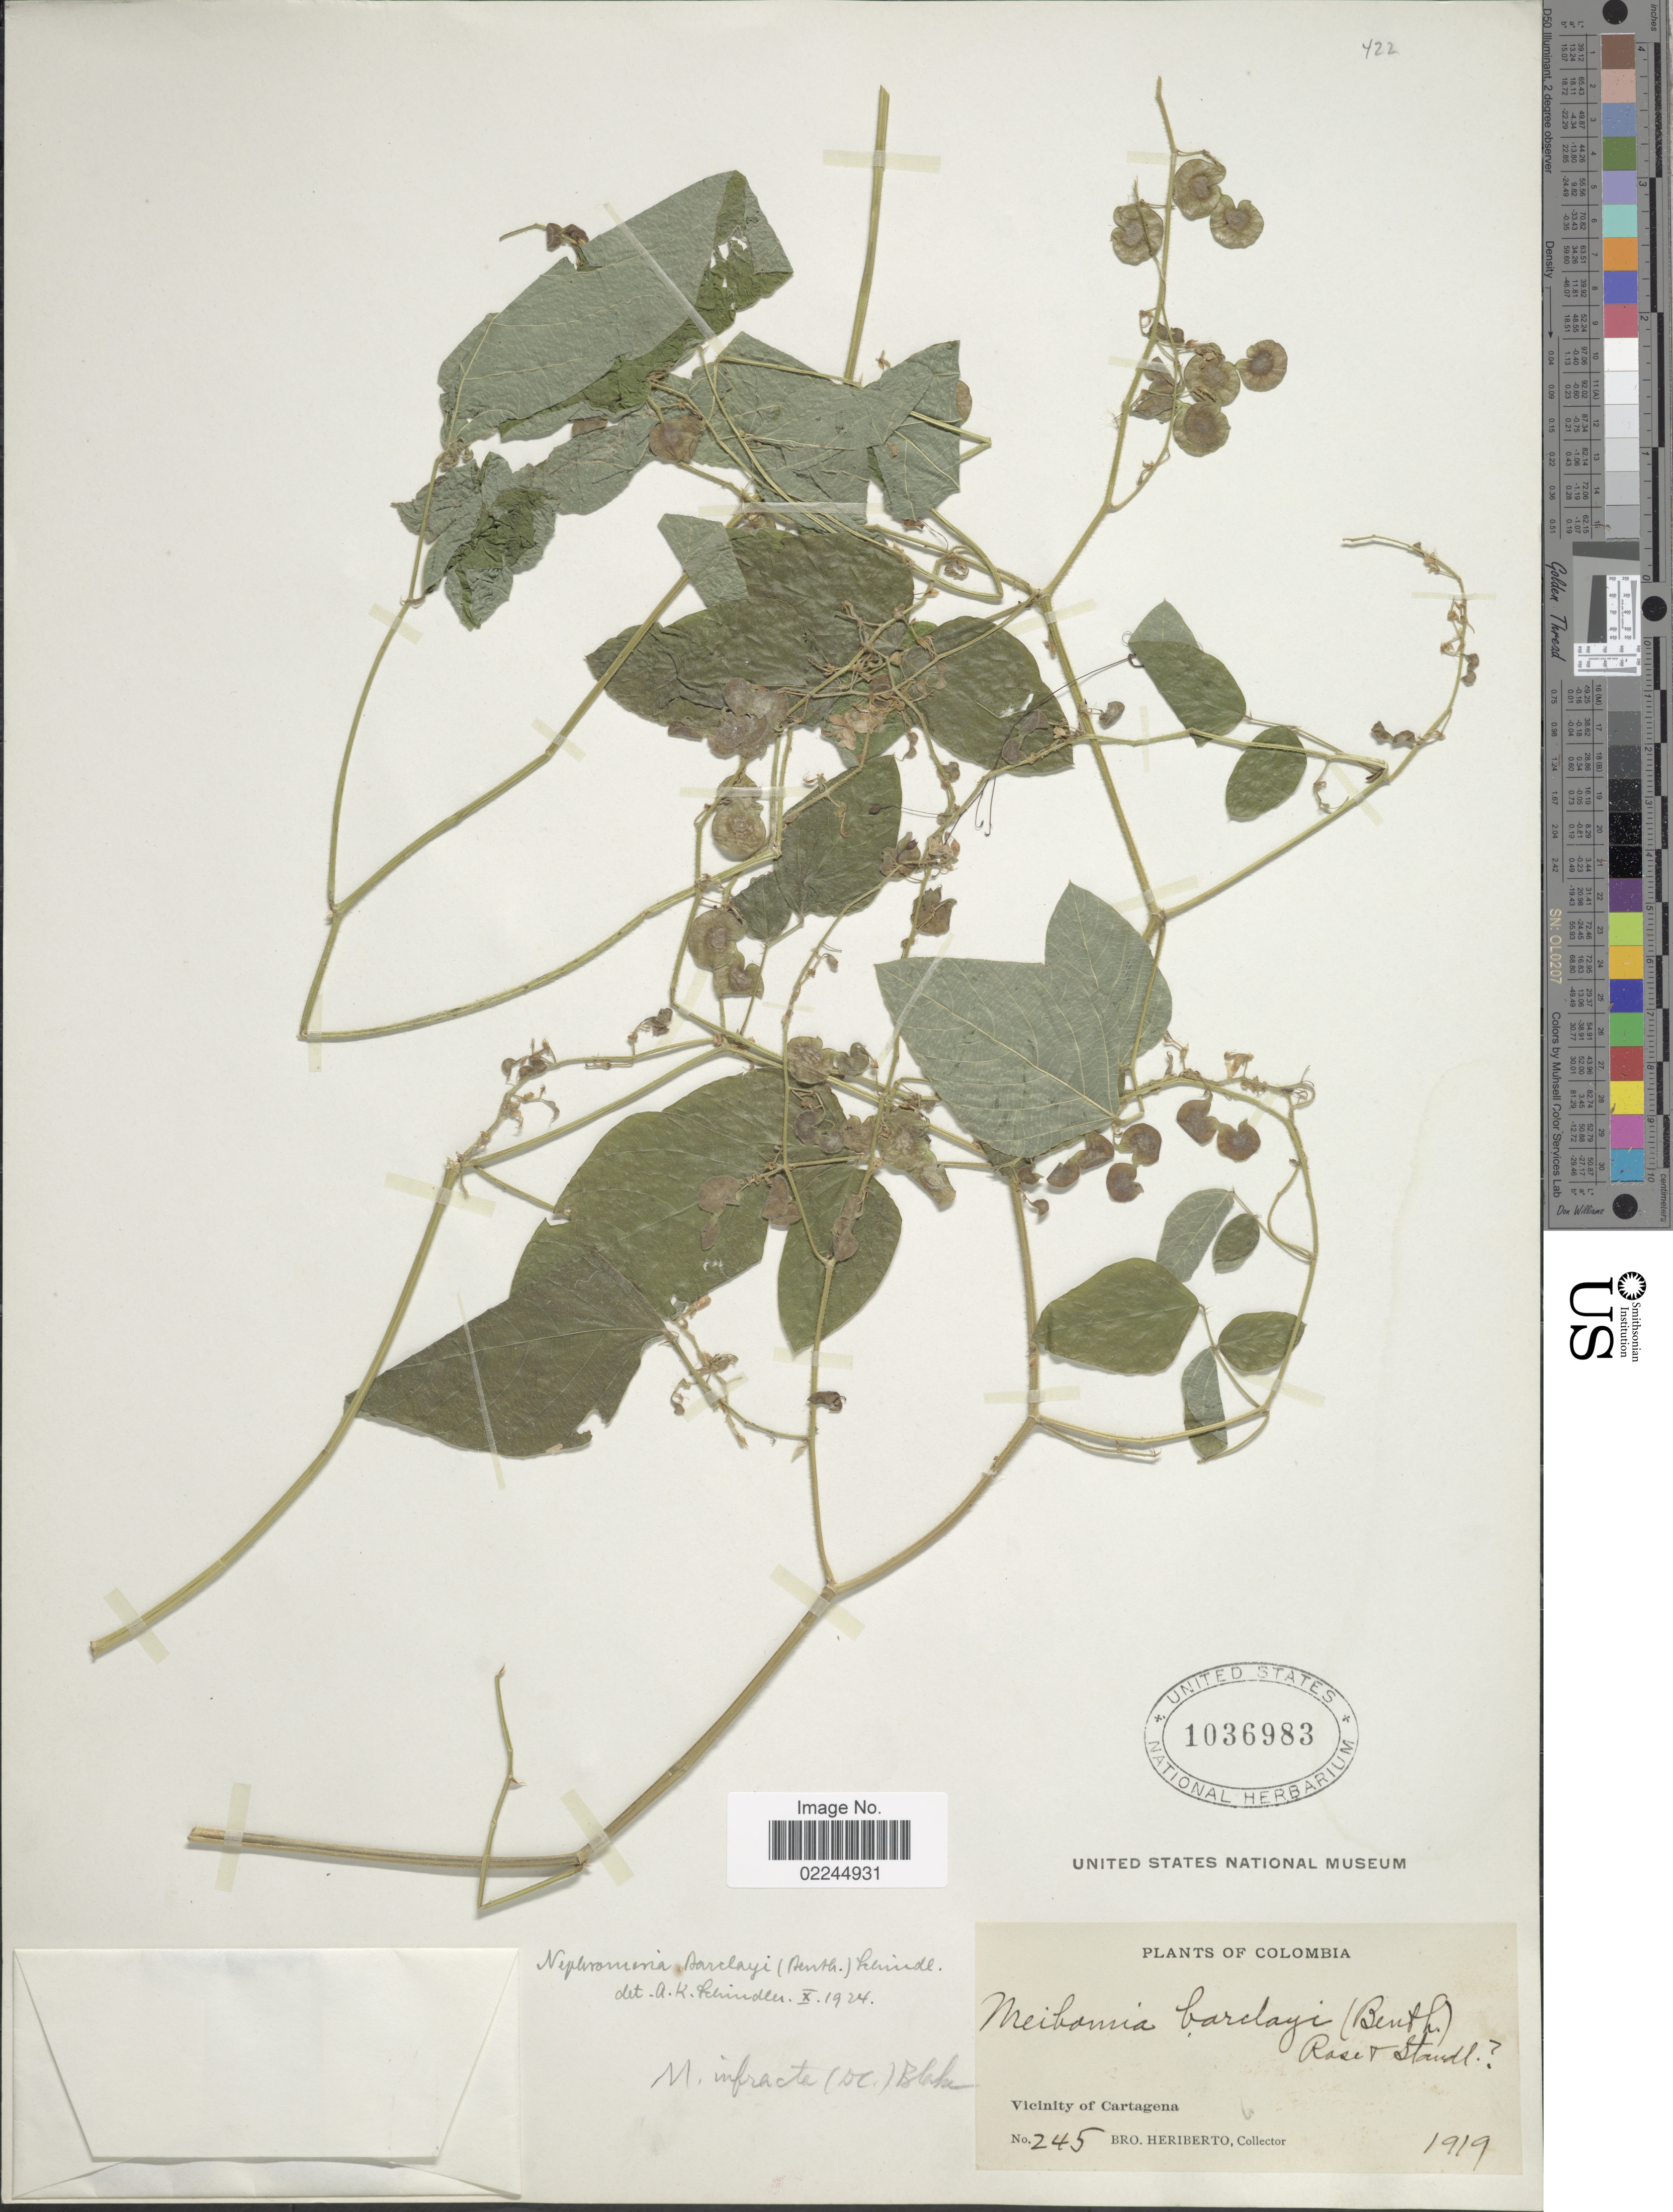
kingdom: Plantae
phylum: Tracheophyta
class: Magnoliopsida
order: Fabales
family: Fabaceae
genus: Desmodium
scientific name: Desmodium infractum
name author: DC.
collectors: B. Heriberto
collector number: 245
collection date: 1919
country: Colombia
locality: Vicinity of Cartagena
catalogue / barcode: US 1036983